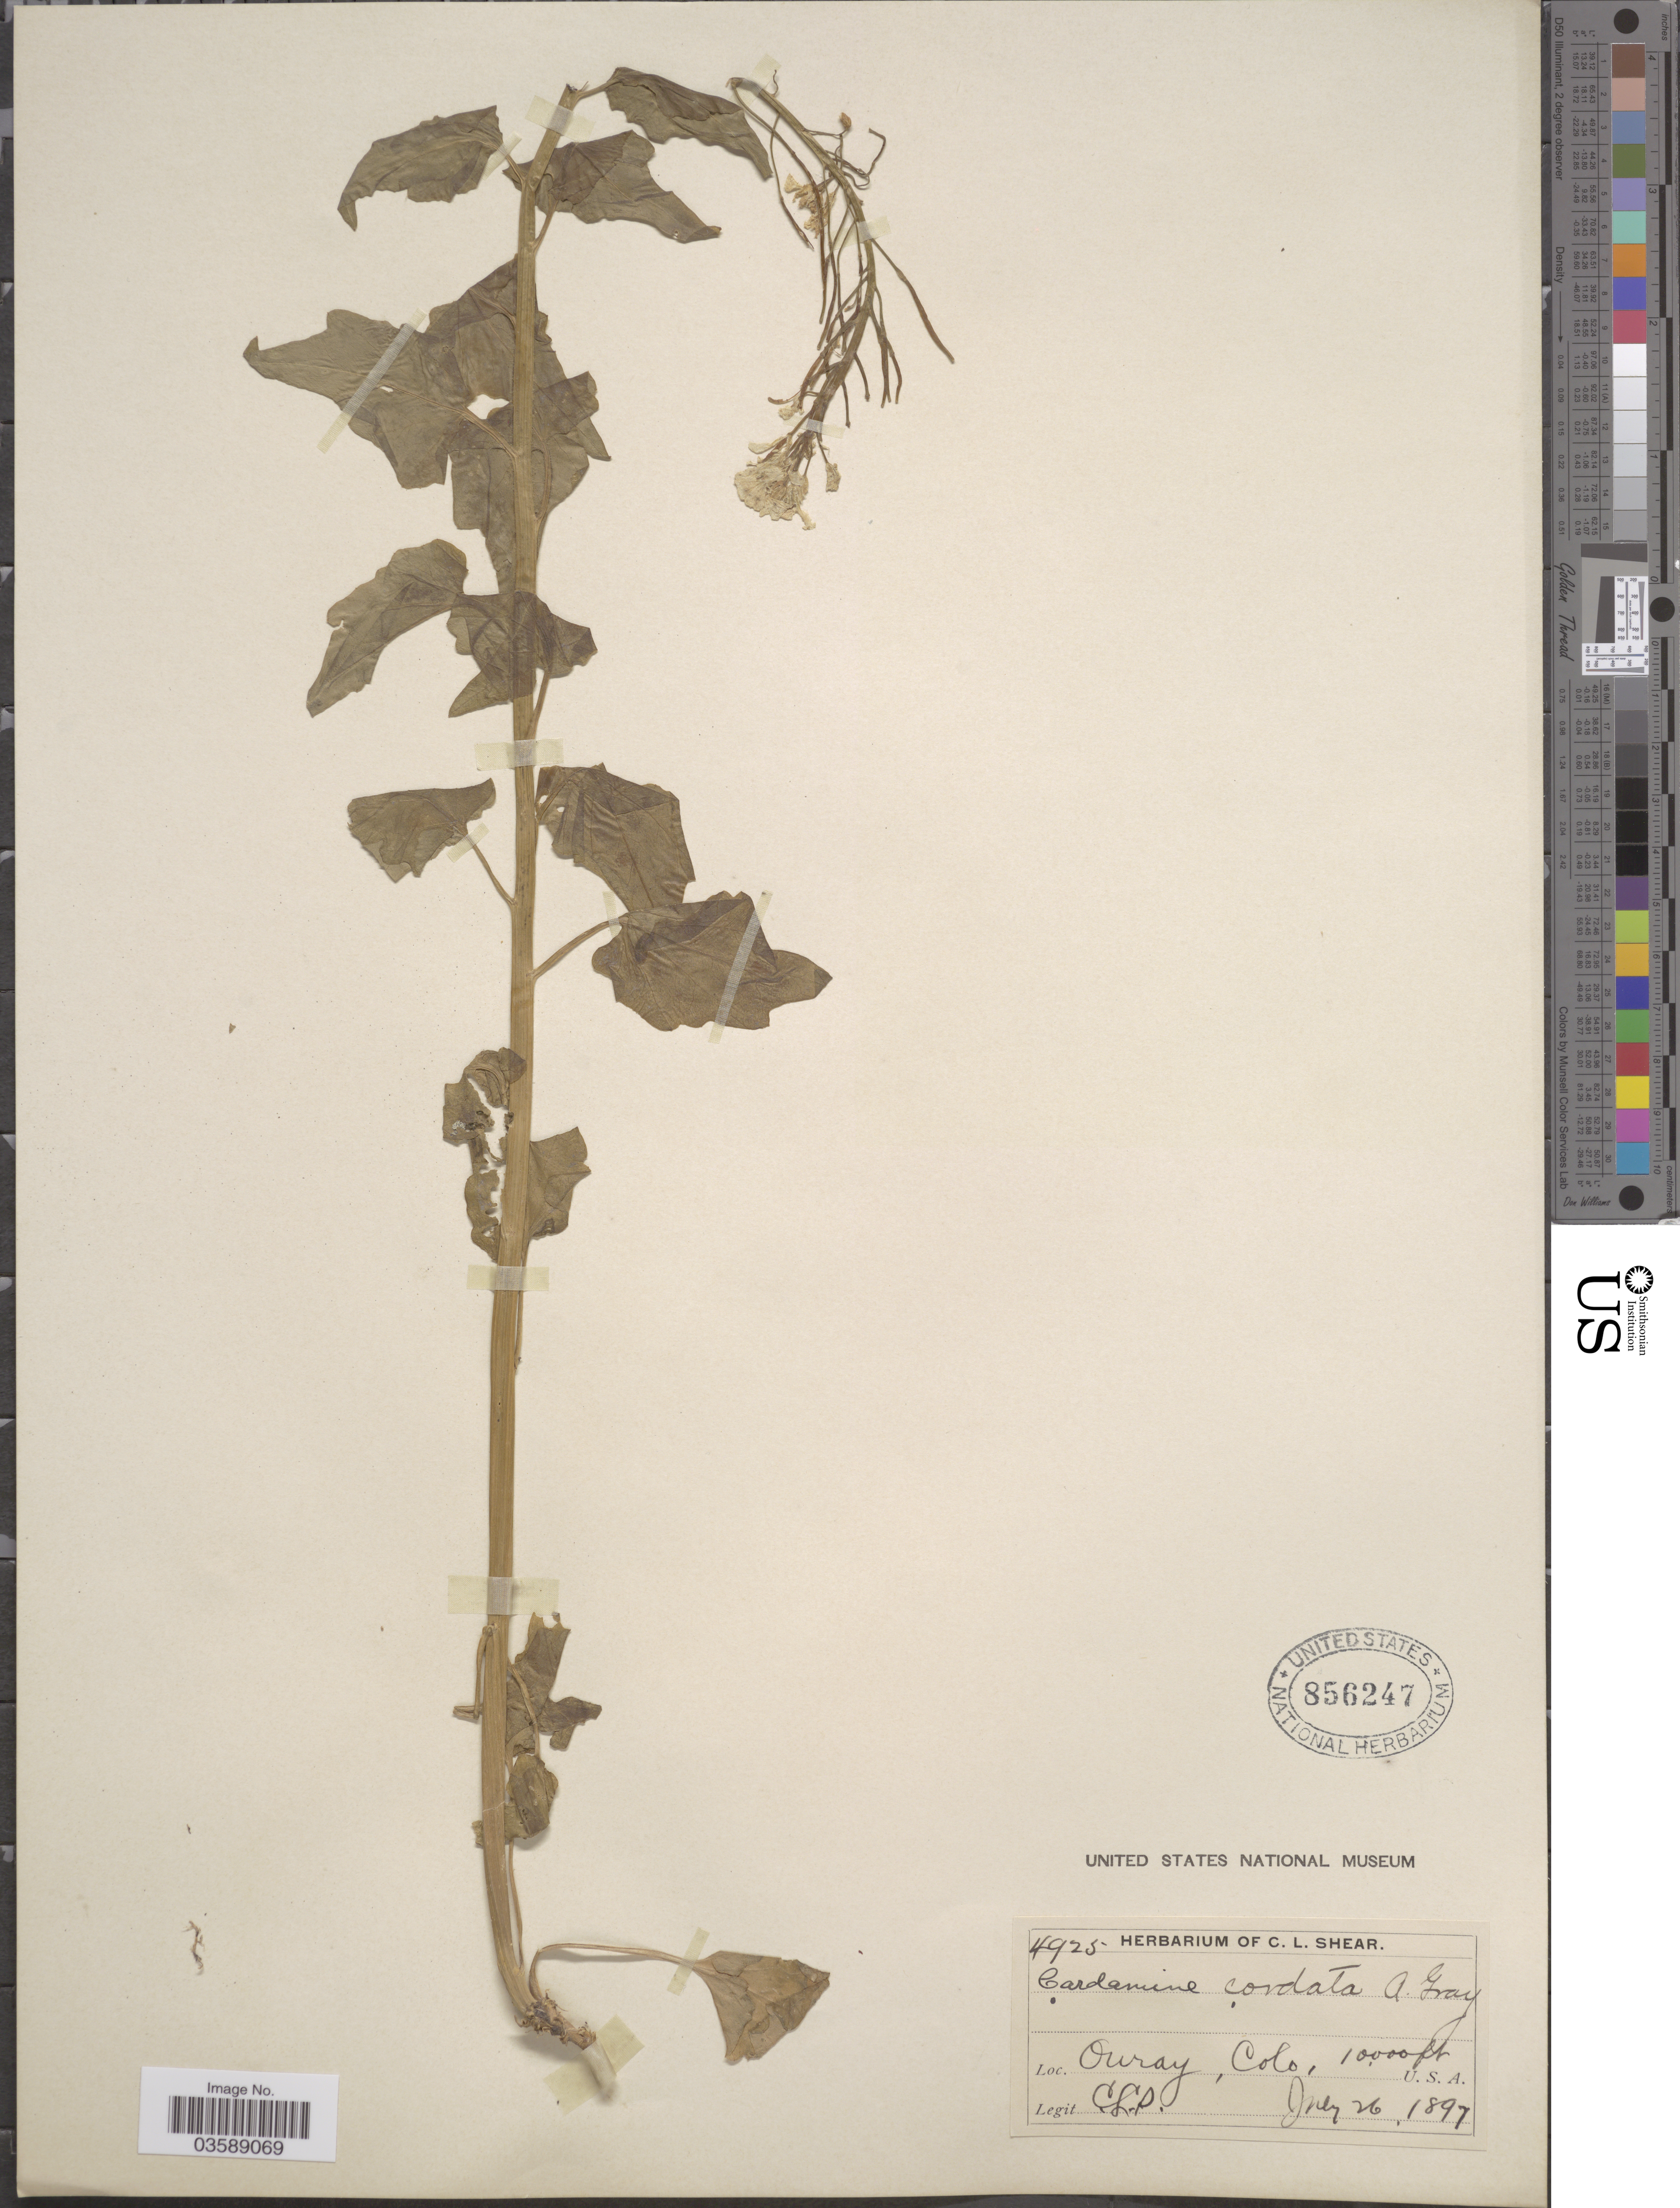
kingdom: Plantae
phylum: Tracheophyta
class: Magnoliopsida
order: Brassicales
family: Brassicaceae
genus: Cardamine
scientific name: Cardamine cordifolia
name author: A. Gray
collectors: C. L. Shear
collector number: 4925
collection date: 1897-07-26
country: United States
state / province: Colorado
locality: Ouray.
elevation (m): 3048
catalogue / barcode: US 856247